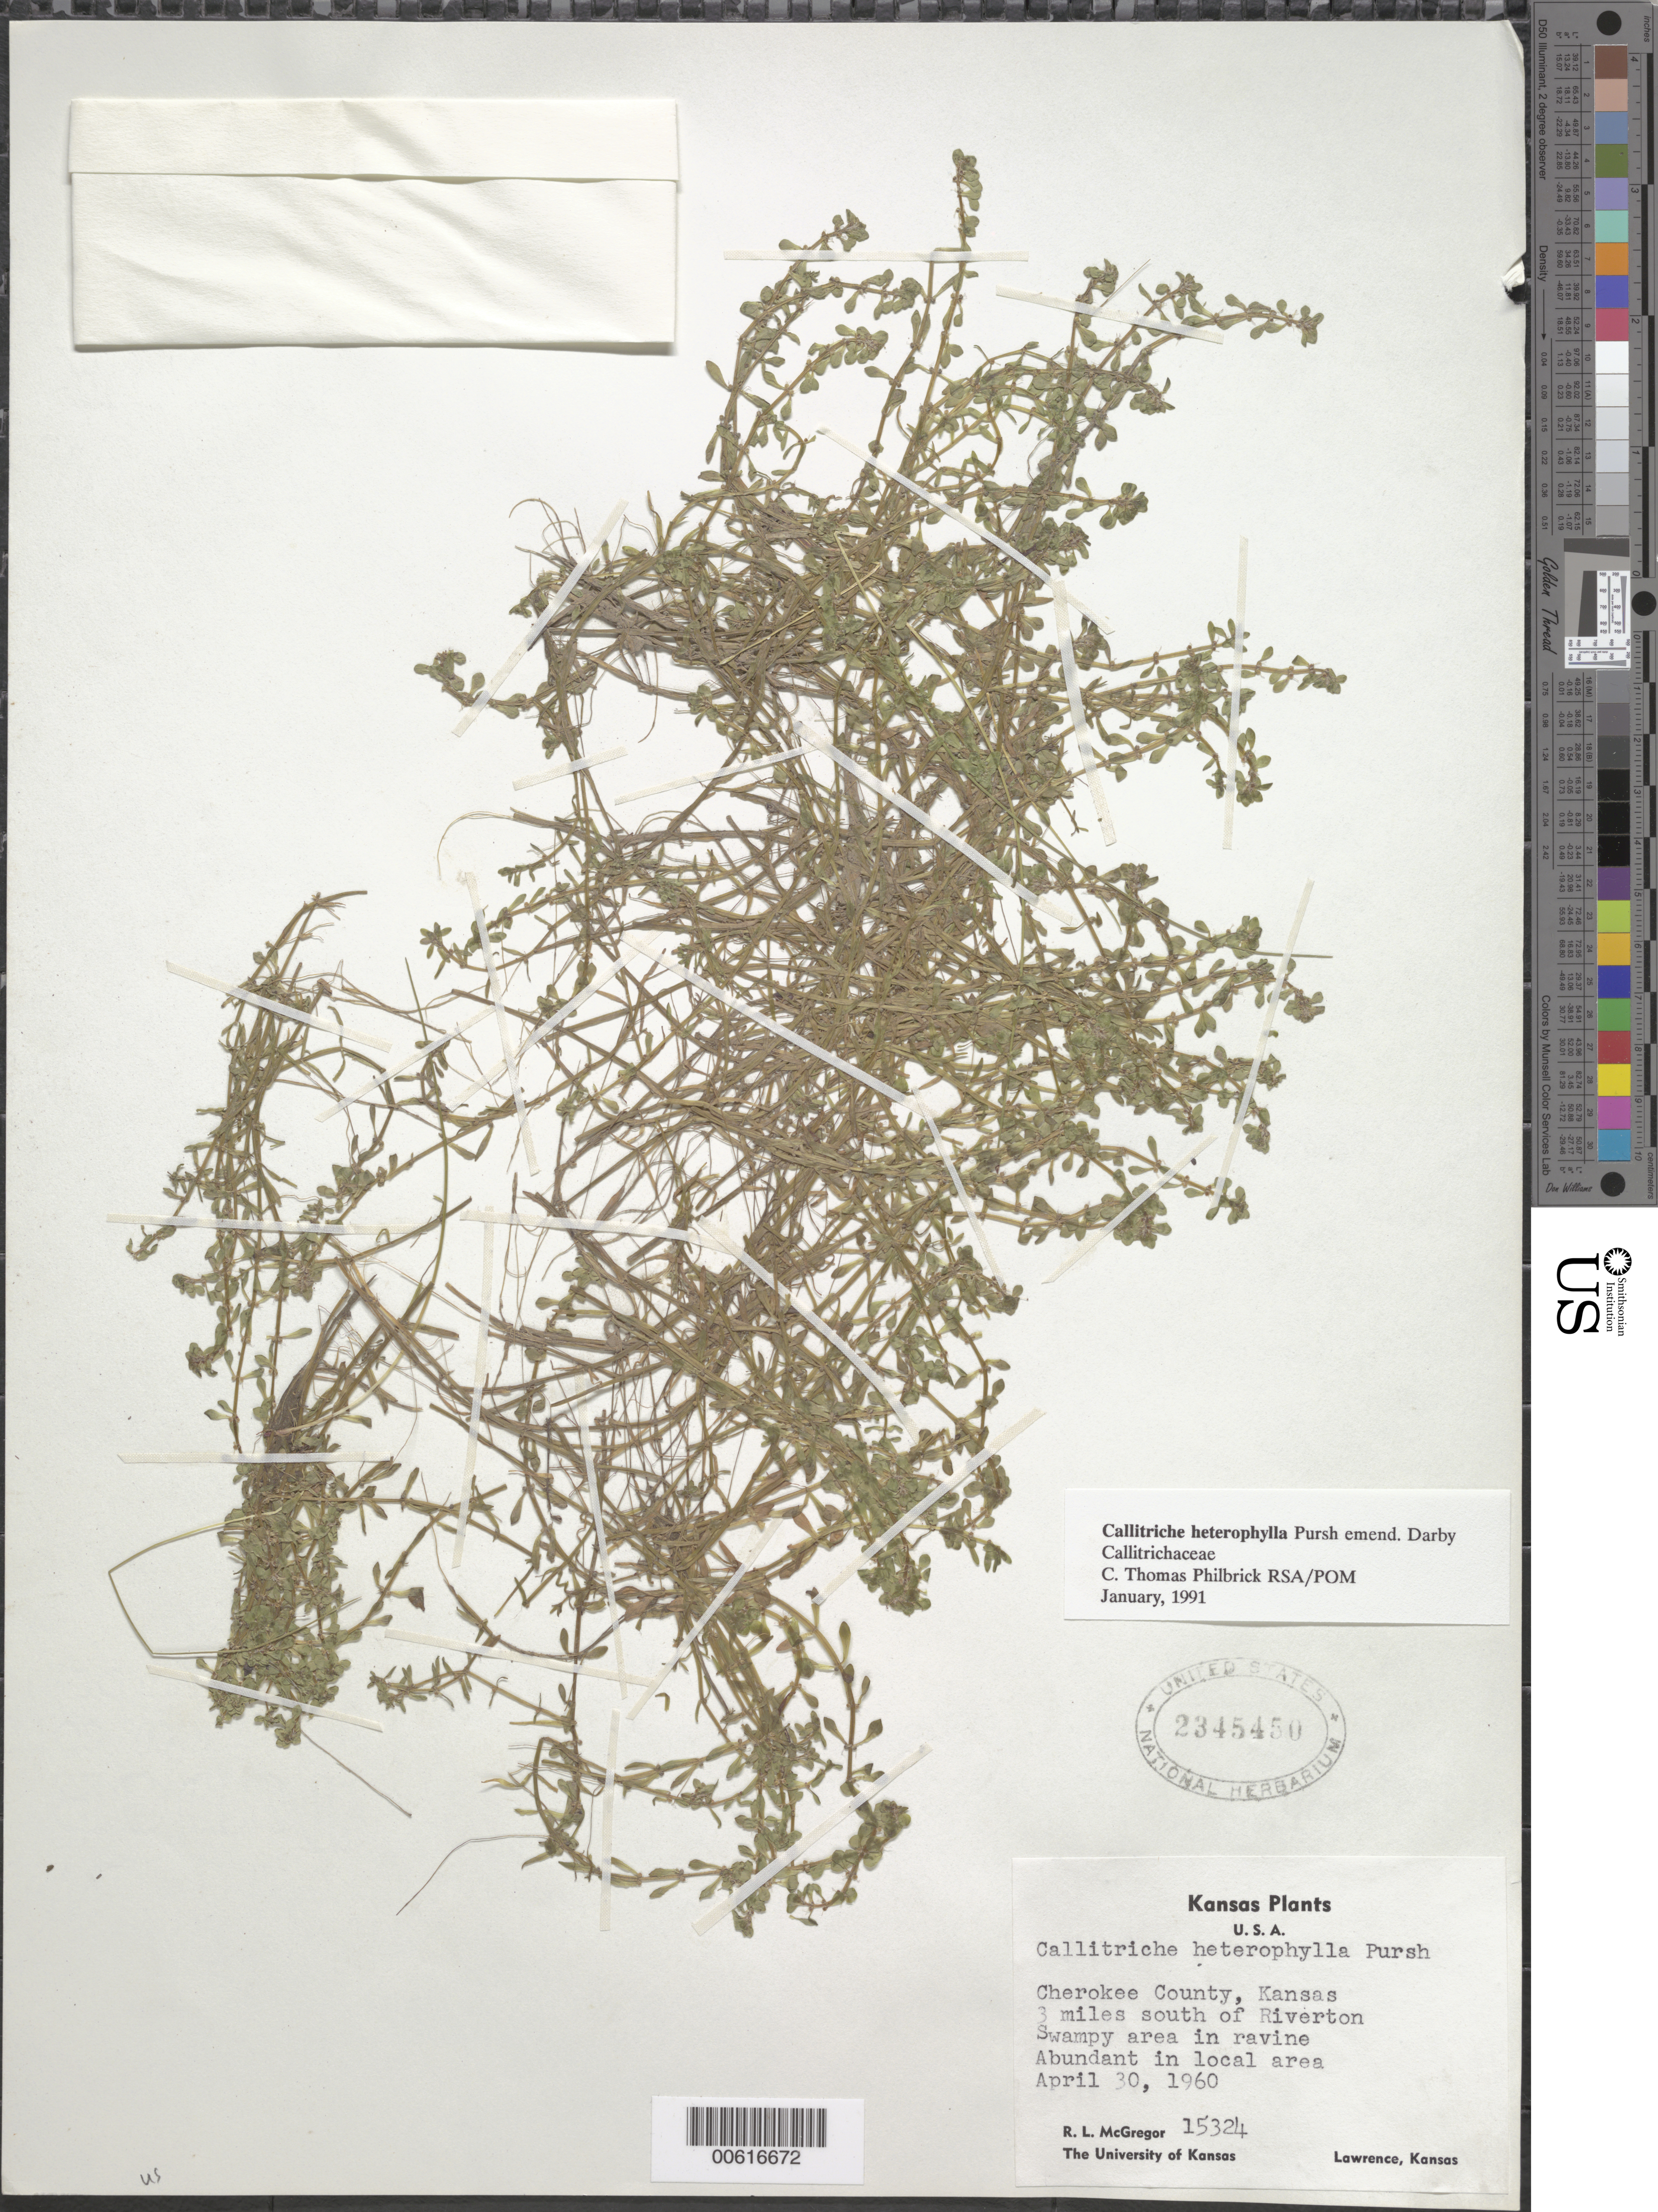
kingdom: Plantae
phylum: Tracheophyta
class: Magnoliopsida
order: Lamiales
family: Plantaginaceae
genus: Callitriche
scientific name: Callitriche heterophylla Pursh emend. Darby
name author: Pursh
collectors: R. McGregor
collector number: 15324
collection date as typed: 30 Apr 1960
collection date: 1960-04-30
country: United States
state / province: Kansas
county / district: Cherokee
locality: S of Riverton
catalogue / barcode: US 2345450